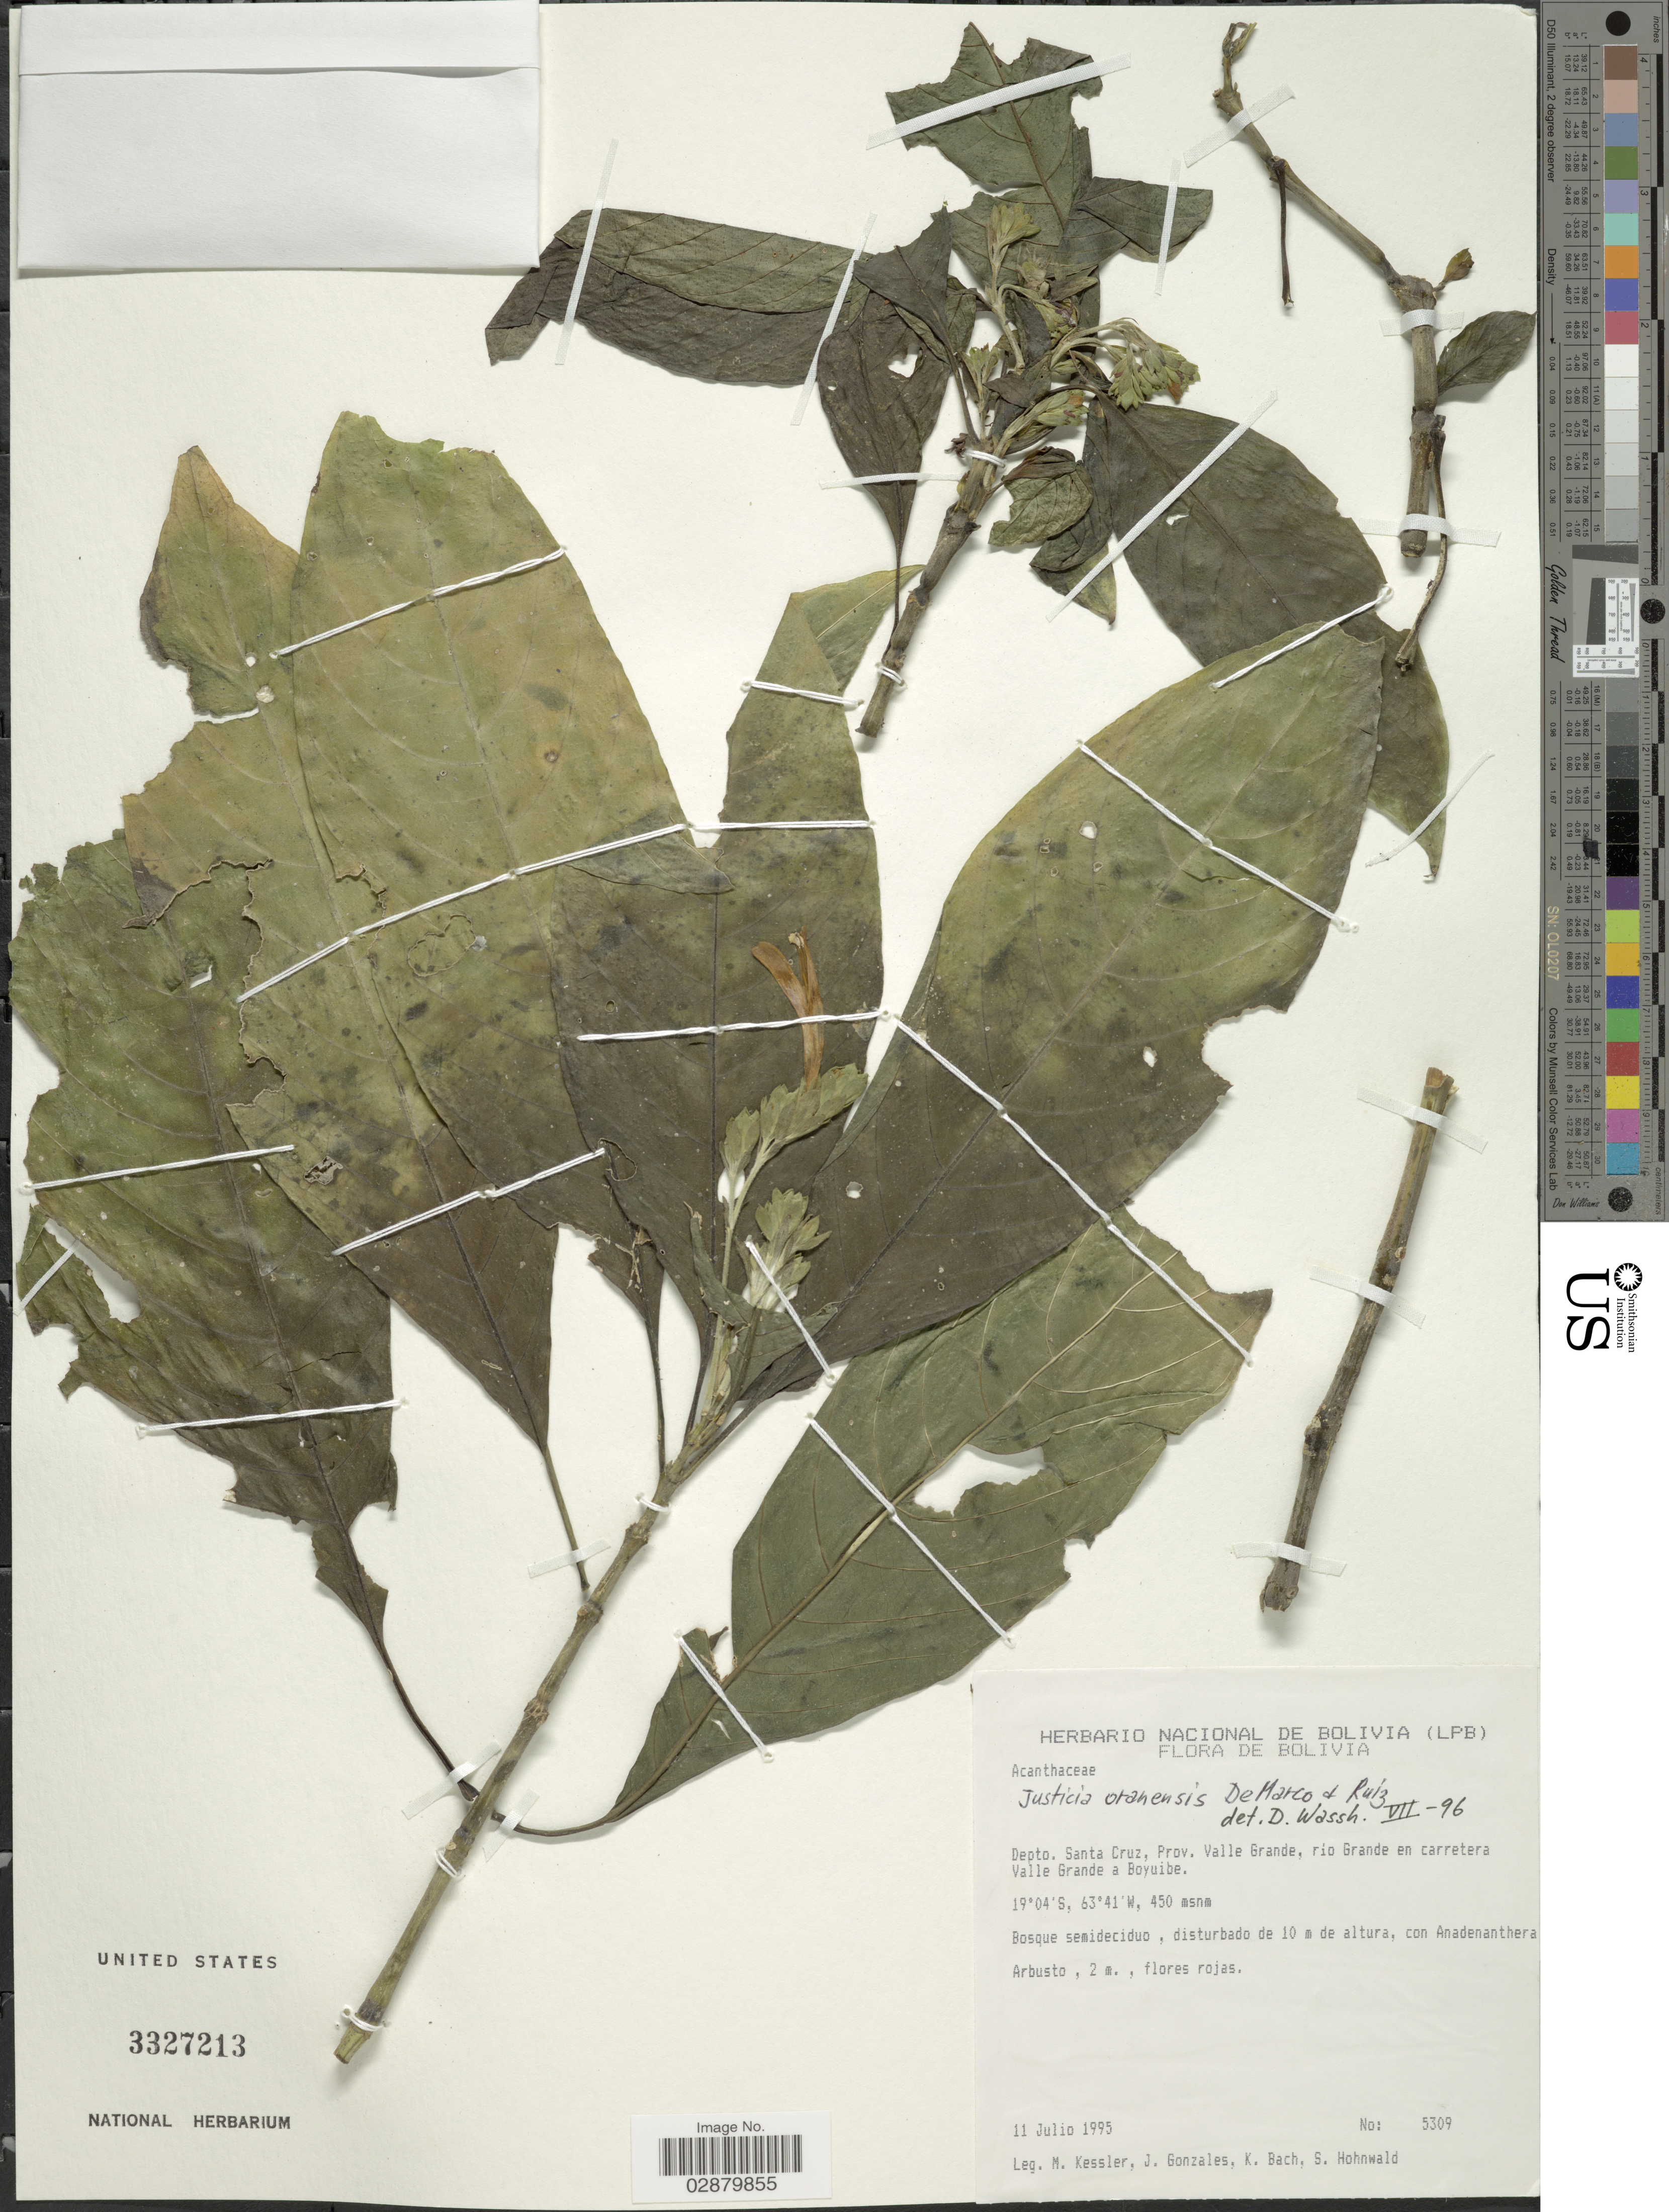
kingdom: Plantae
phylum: Tracheophyta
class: Magnoliopsida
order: Lamiales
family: Acanthaceae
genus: Justicia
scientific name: Justicia oranensis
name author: De Marco & T. Ruíz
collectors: M. Kessler, J. Gonzales, K. Bach & S. Hohnwald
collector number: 5309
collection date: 1995-07-11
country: Bolivia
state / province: Santa Cruz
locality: Depto. Santa Cruz, Prov. Valle Grande, rio Grande en carretera Valle Grande a Boyuibe.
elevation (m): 450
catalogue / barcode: US 3327213